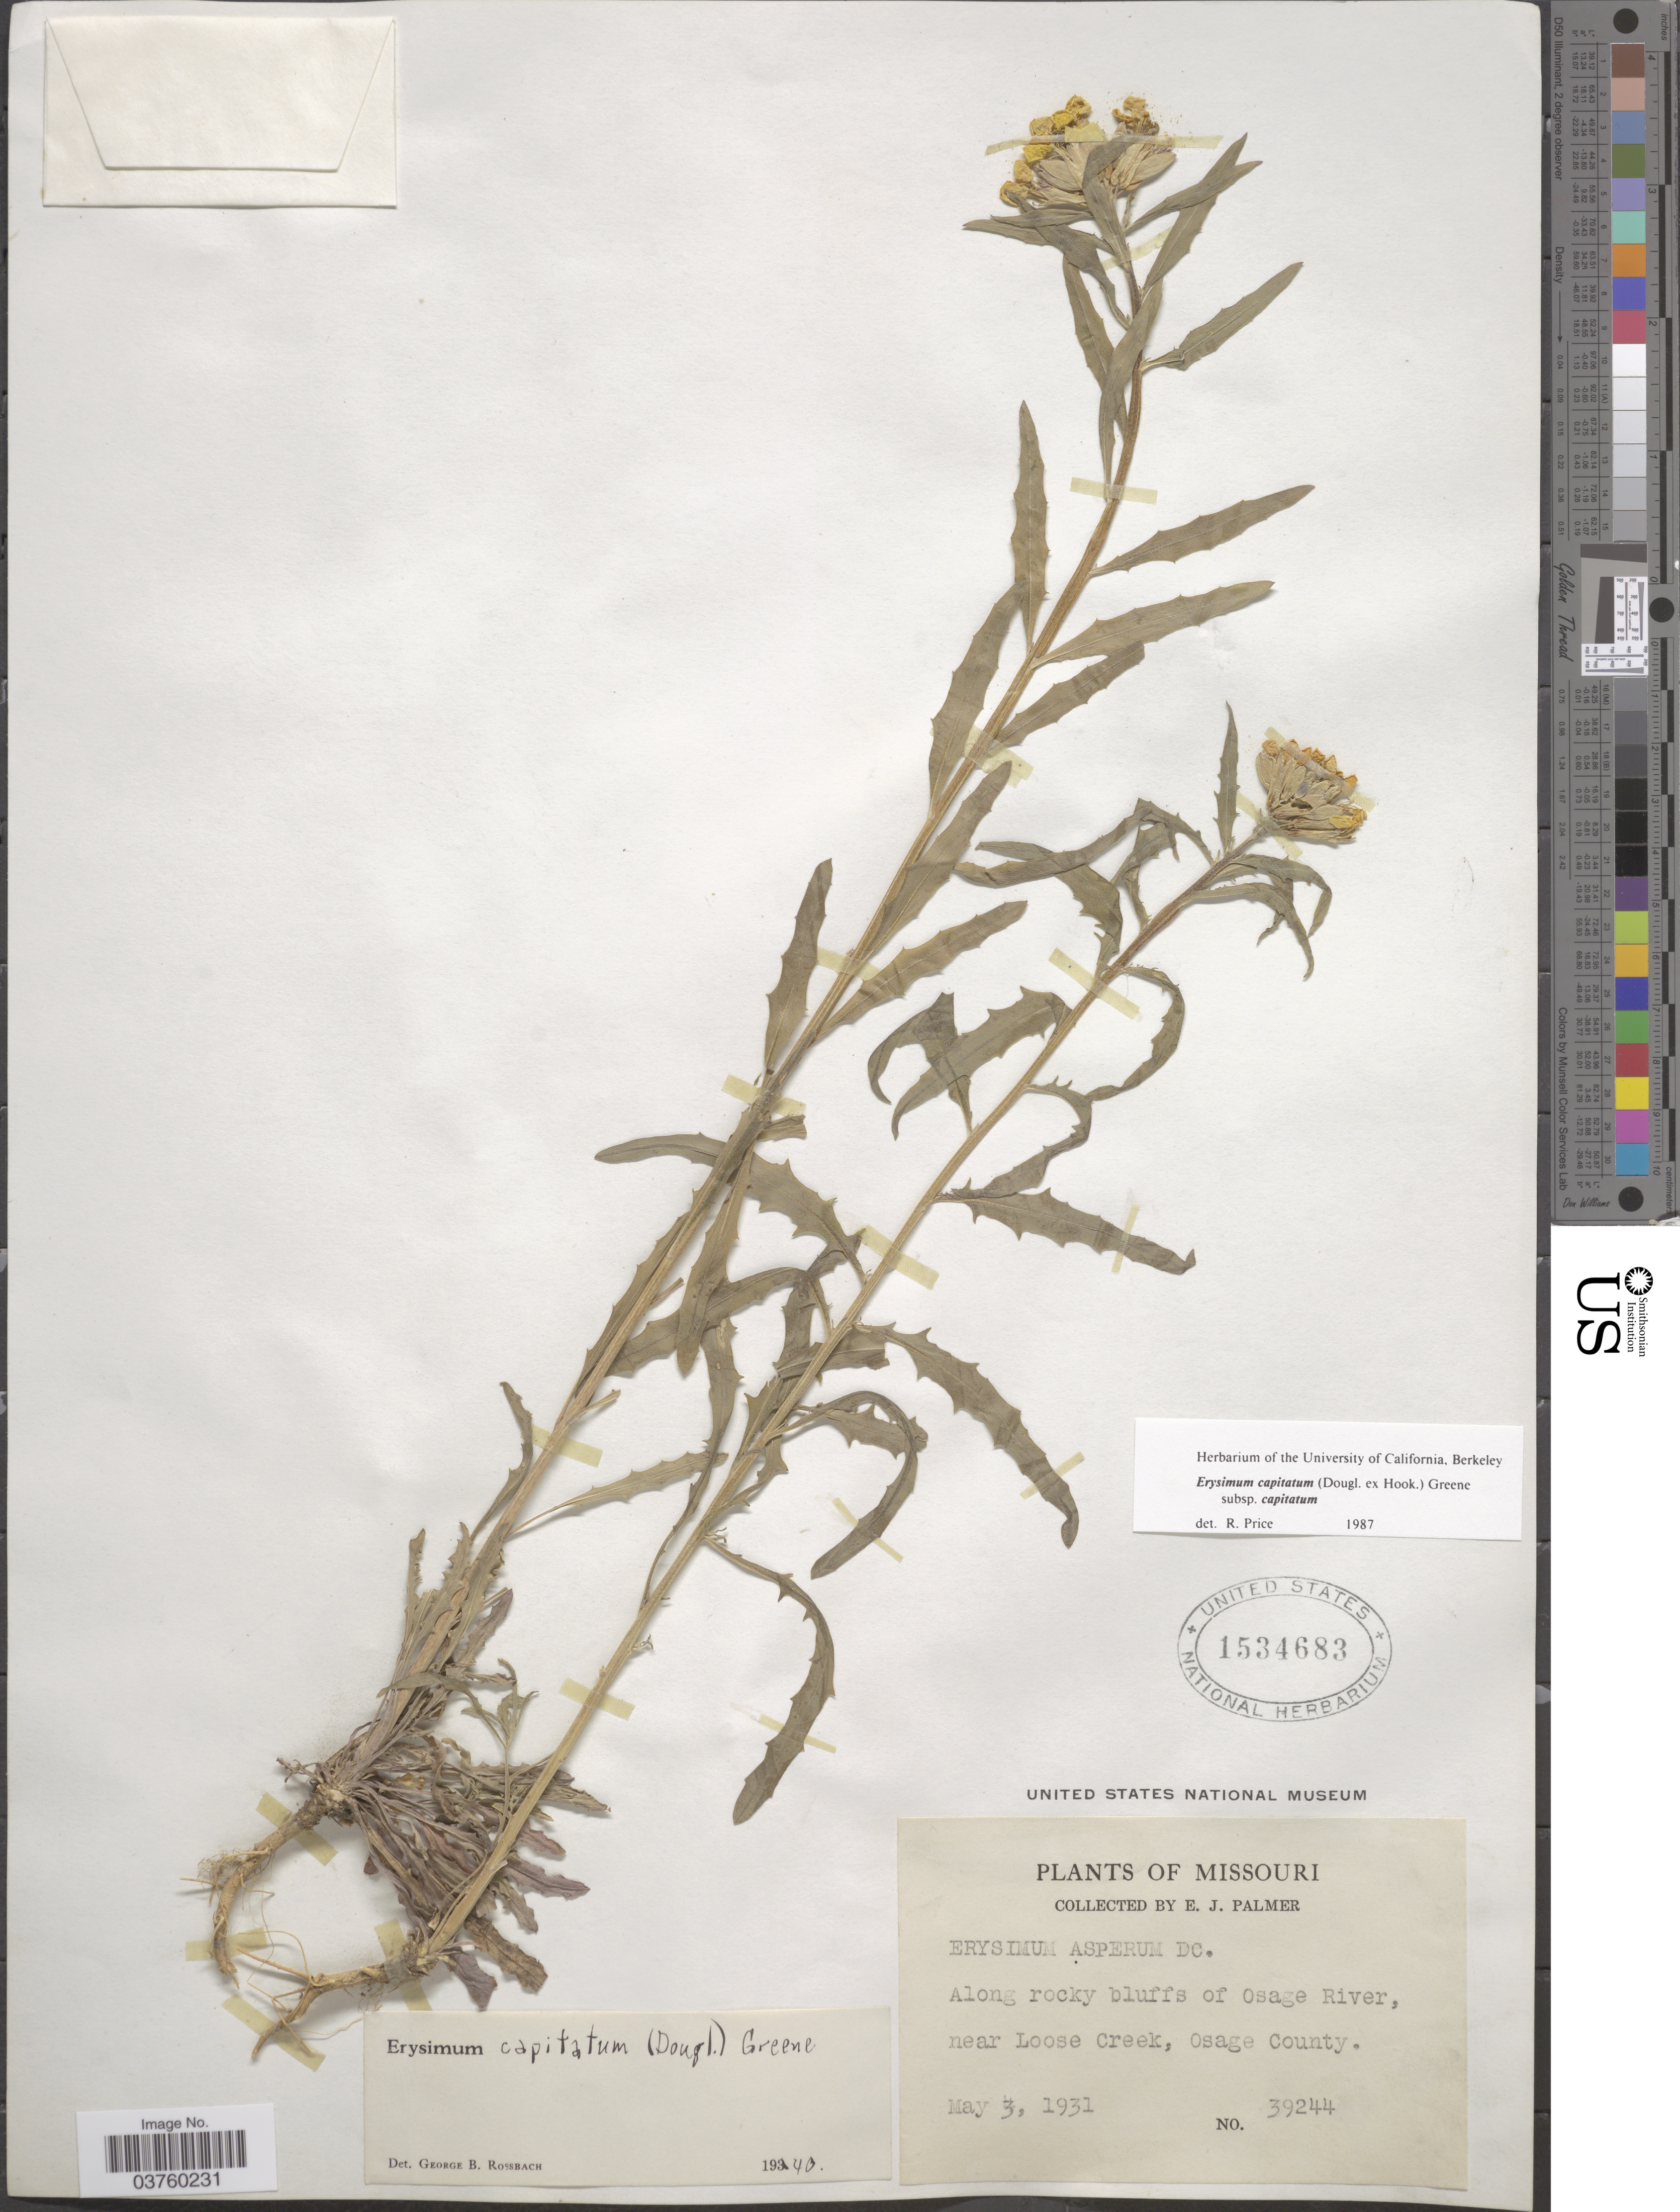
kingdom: Plantae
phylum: Tracheophyta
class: Magnoliopsida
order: Brassicales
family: Brassicaceae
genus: Erysimum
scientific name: Erysimum capitatum subsp. capitatum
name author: (Douglas ex Hook.) Greene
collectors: E. J. Palmer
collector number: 39244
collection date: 1931-05-03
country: United States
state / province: Missouri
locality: Along rocky bluffs of Osage River, near Loose Creek, Osage County.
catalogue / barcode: US 1534683